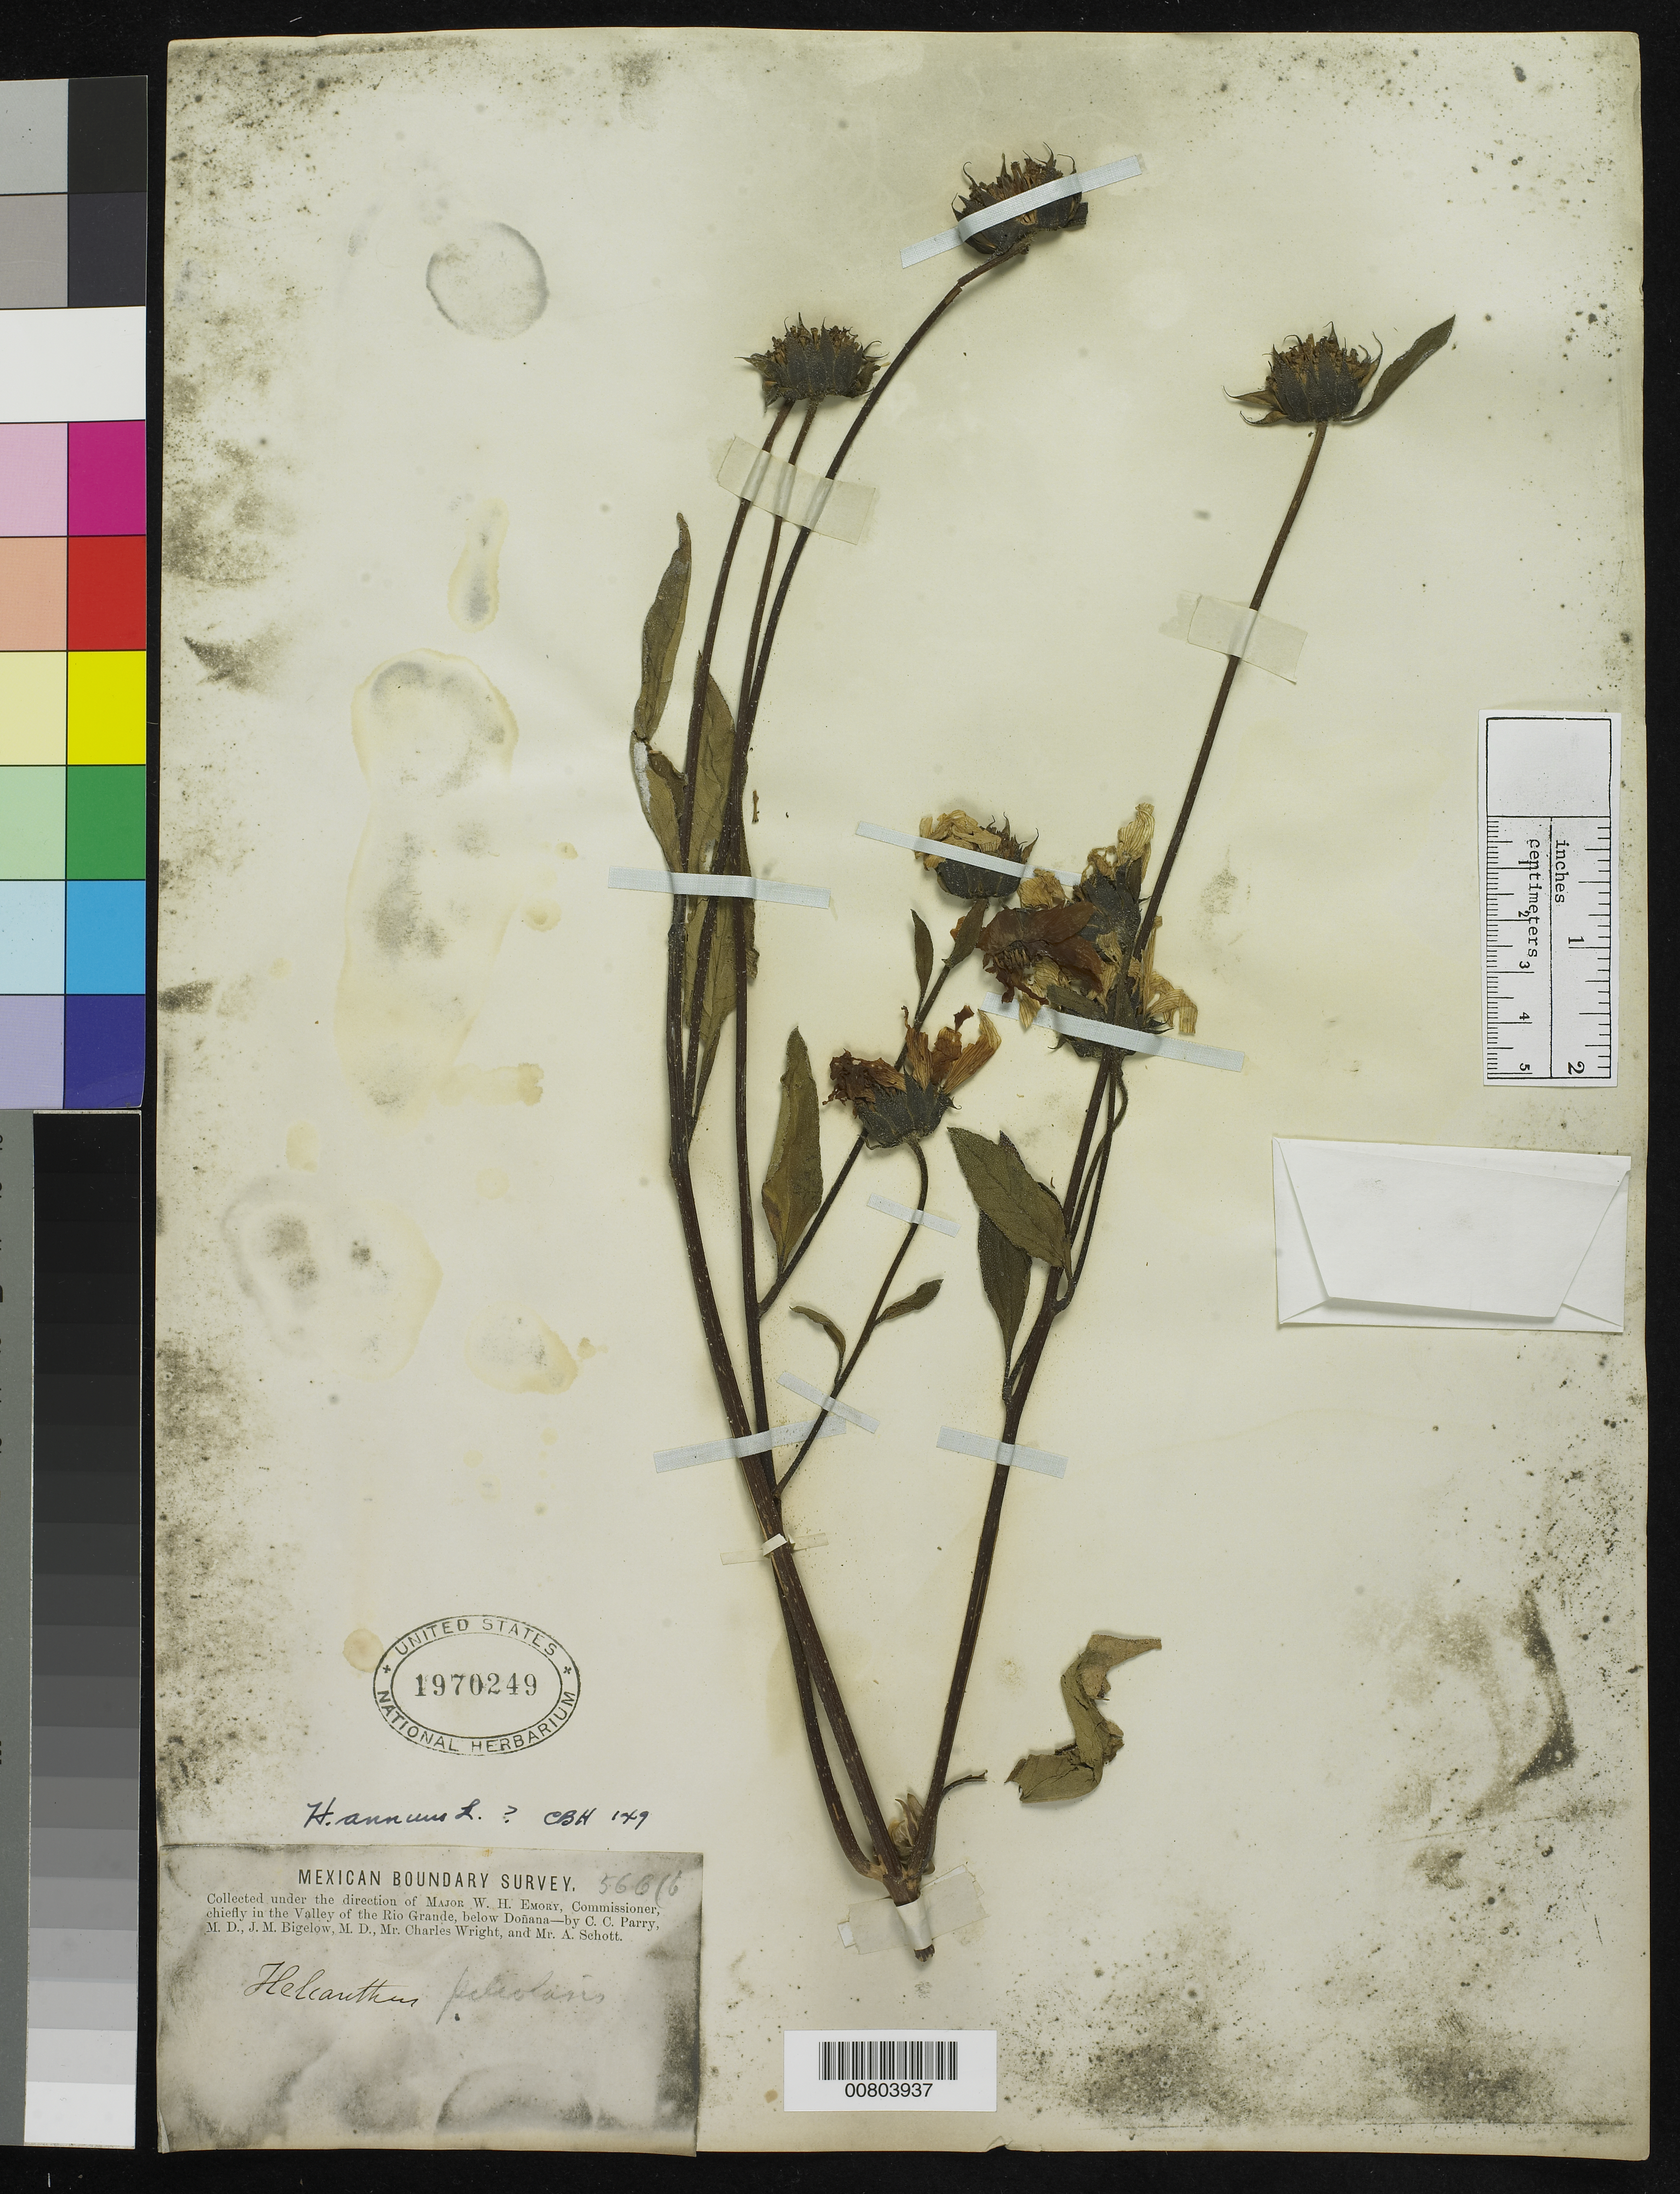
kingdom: Plantae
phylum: Tracheophyta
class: Magnoliopsida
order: Asterales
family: Asteraceae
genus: Helianthus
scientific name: Helianthus annuus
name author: L.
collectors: C. C. Parry, J. M. Bigelow, C. Wright & A. C. V. Schott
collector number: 566 (6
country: United States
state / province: New Mexico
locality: Valley of the Rio Grande, below Doñana, New Mexico.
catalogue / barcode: US 1970249